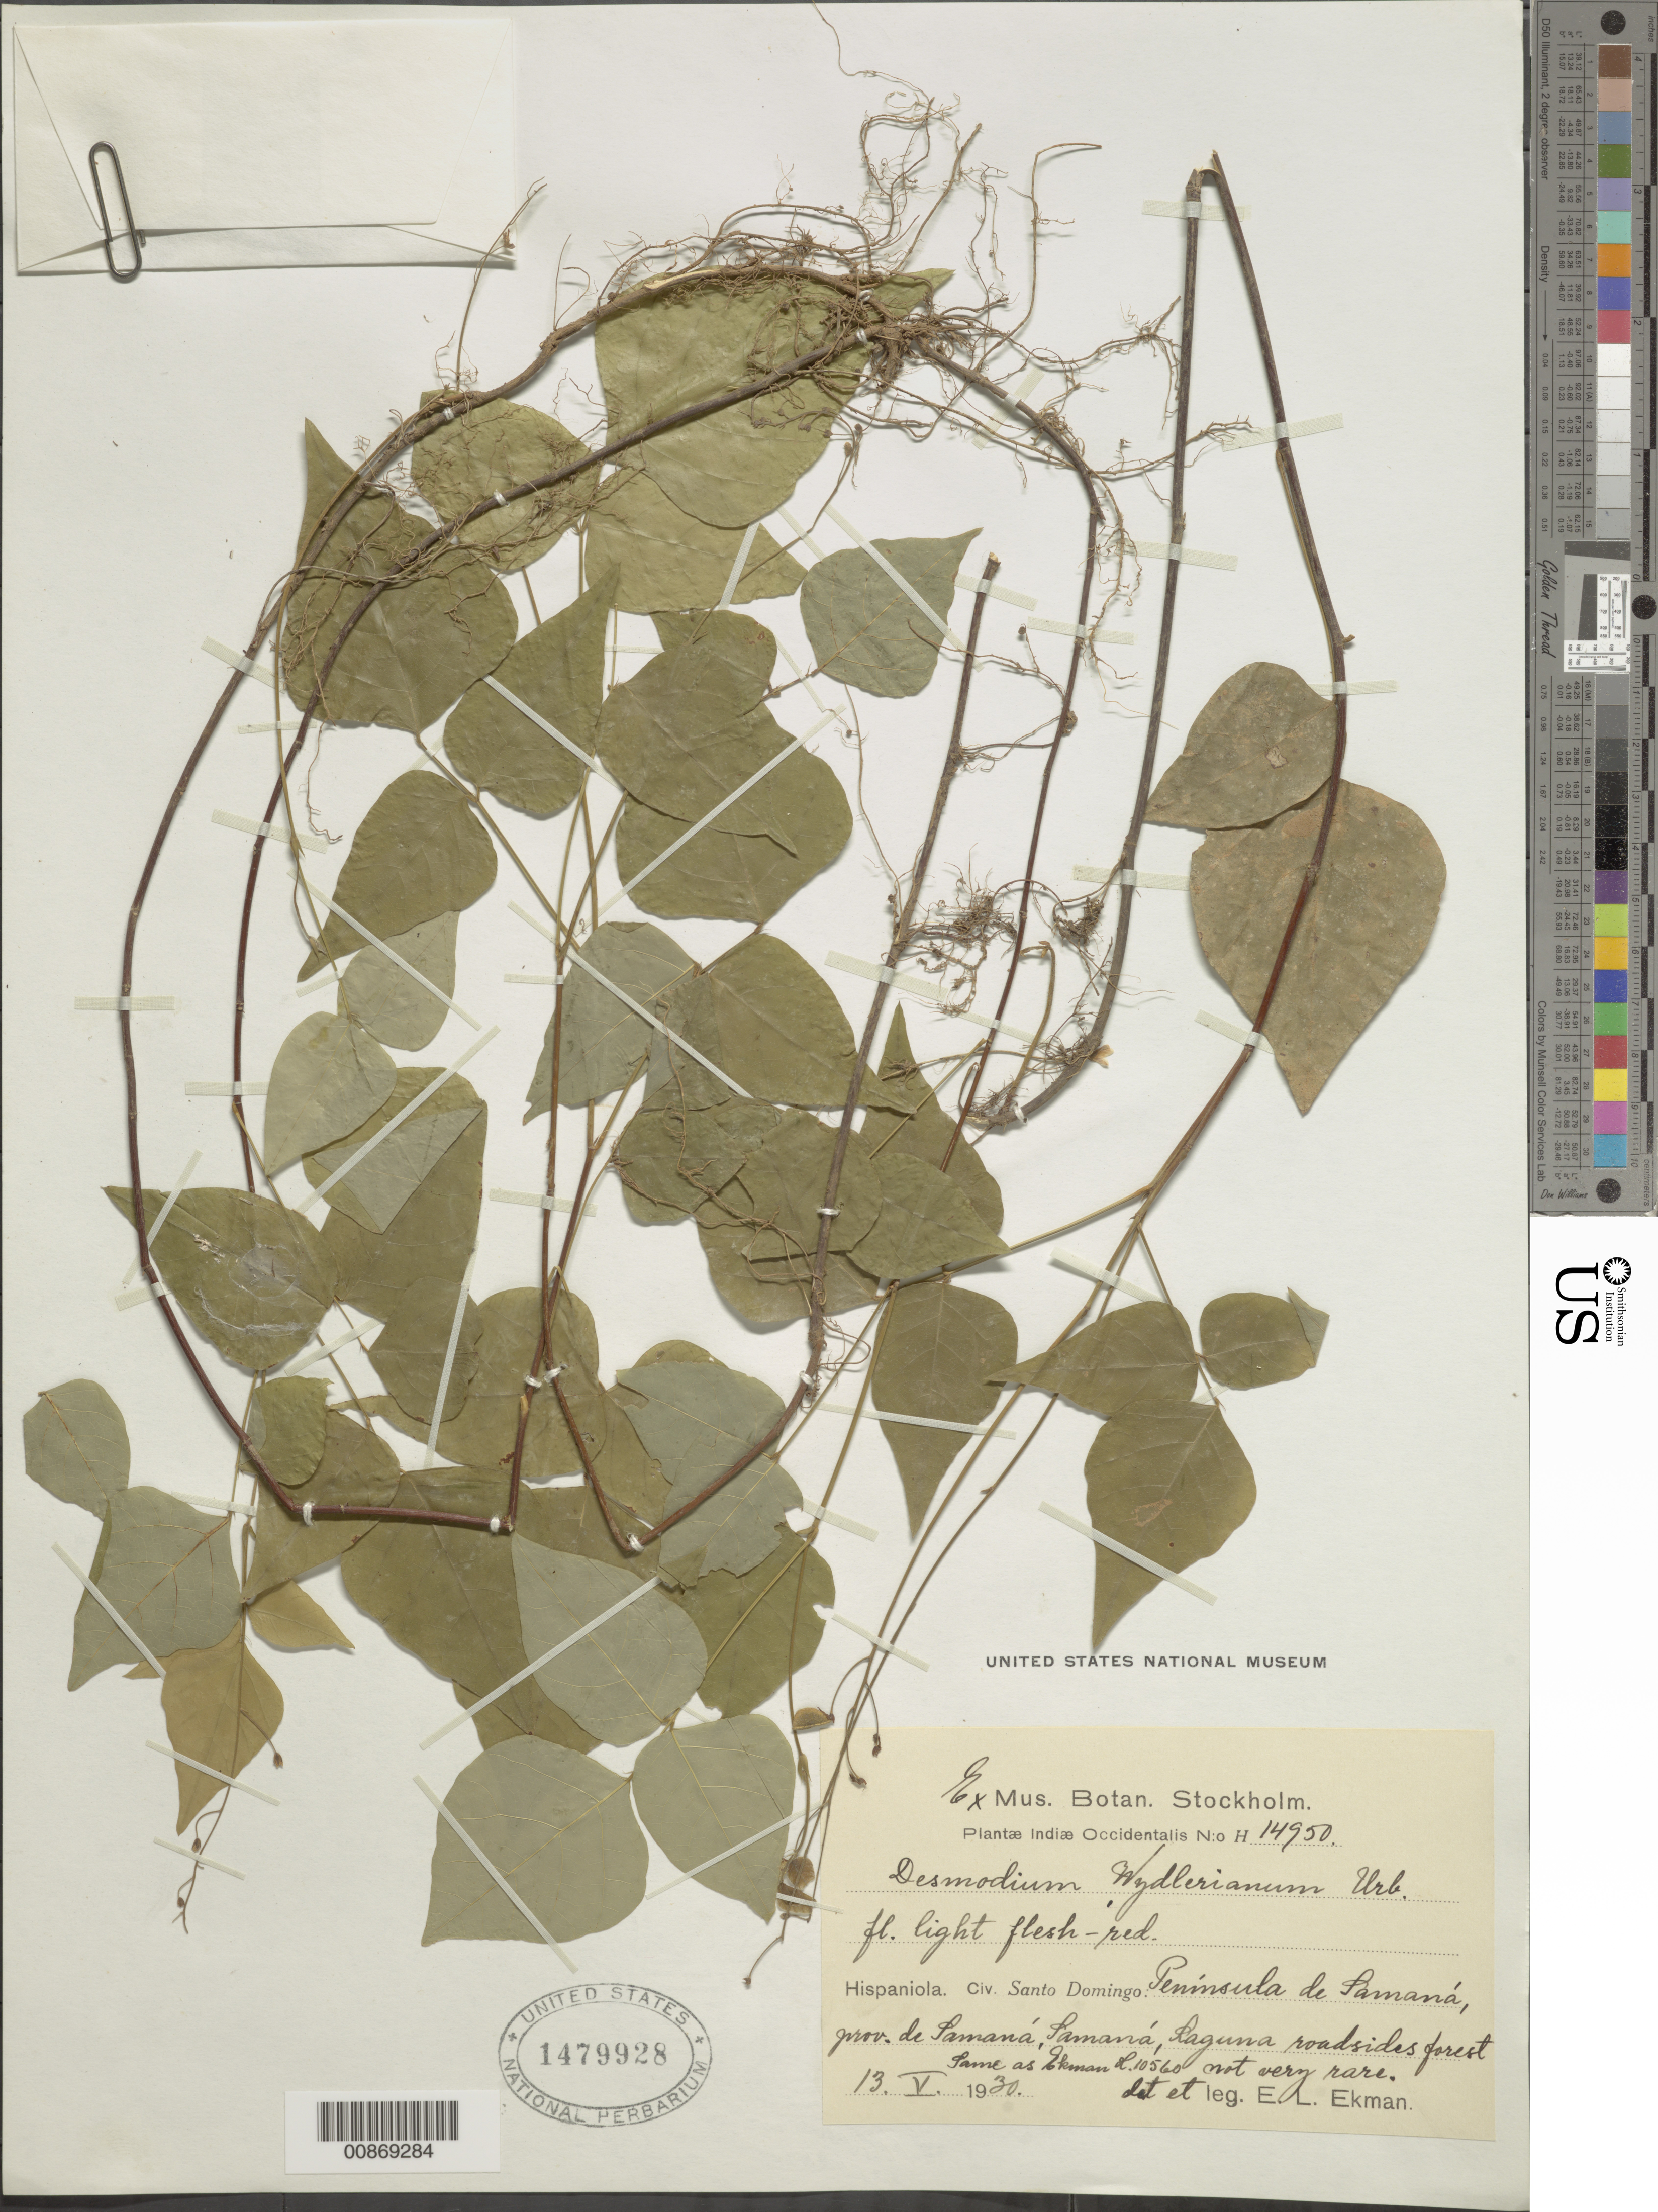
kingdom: Plantae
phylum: Tracheophyta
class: Magnoliopsida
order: Fabales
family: Fabaceae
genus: Desmodium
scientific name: Desmodium wydlerianum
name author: Urb.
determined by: Ekman, E. L.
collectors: E. L. Ekman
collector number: H 14950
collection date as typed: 13 May 1930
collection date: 1930-05-13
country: Dominican Republic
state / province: Samana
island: Hispaniola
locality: Península de Samaná, Samaná, Laguna.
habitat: Roadsides forest.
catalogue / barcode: US 1479928